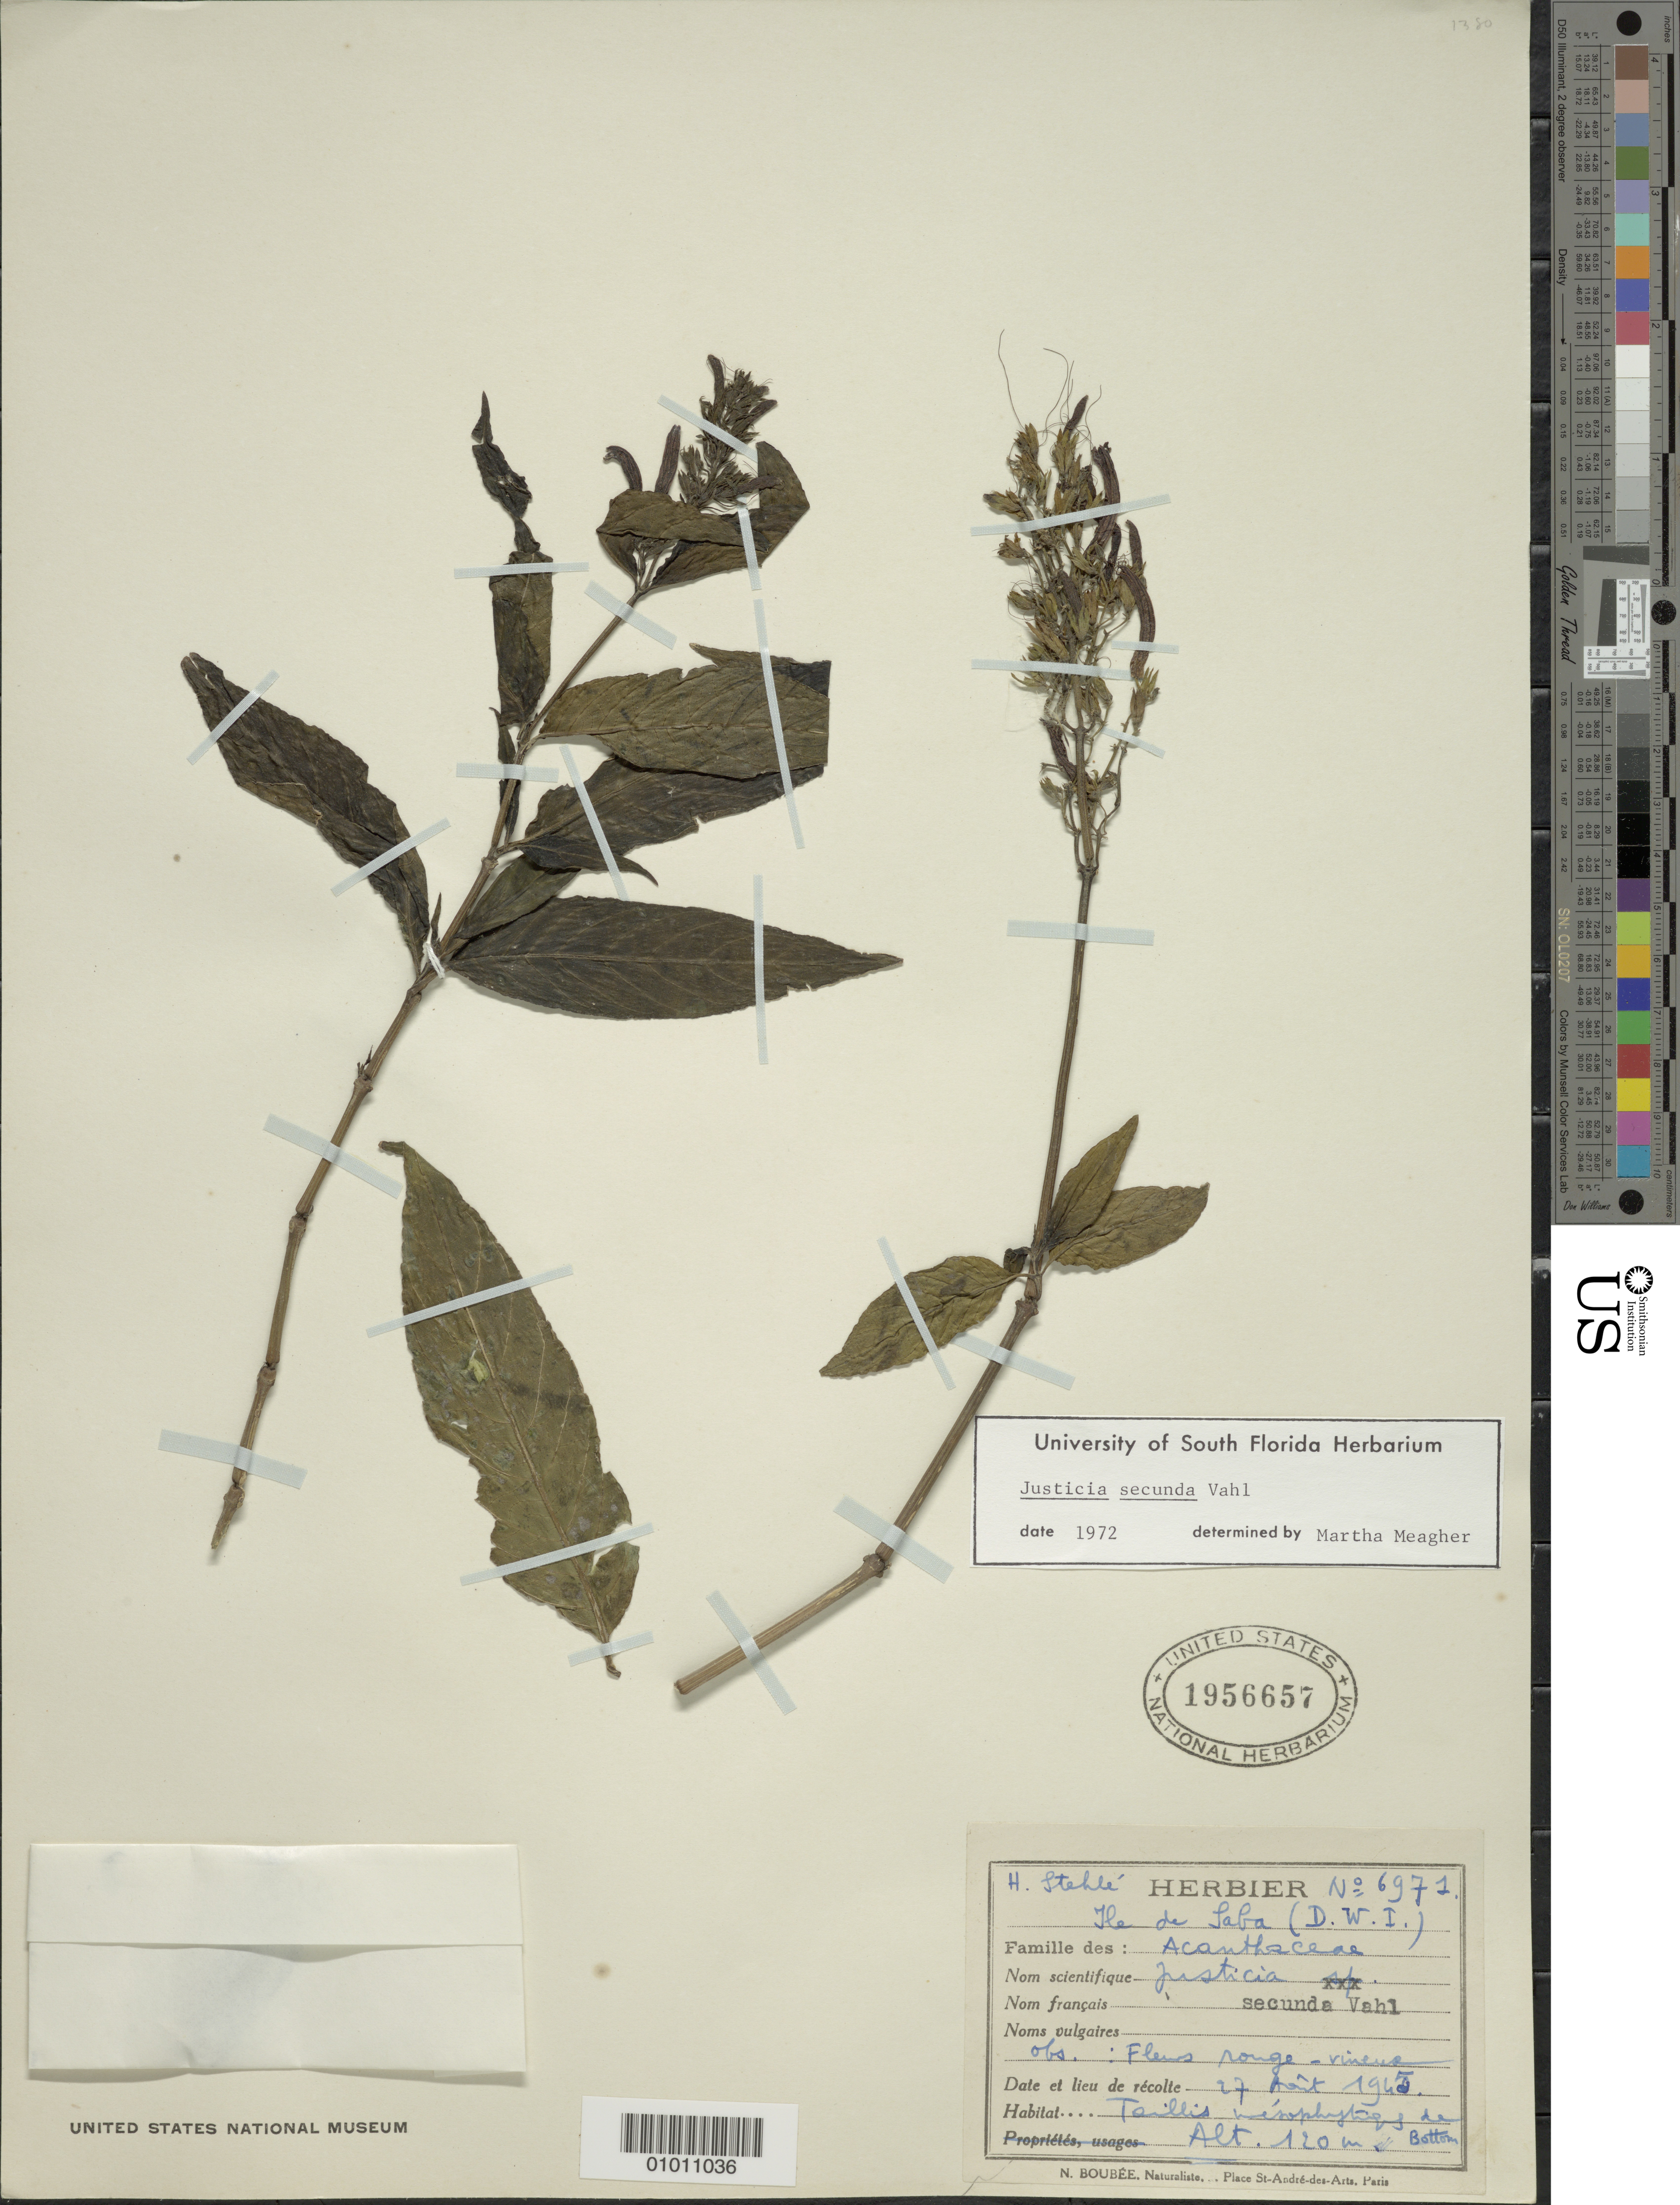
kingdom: Plantae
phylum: Tracheophyta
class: Magnoliopsida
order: Lamiales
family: Acanthaceae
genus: Justicia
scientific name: Justicia secunda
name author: Vahl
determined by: Meagher, M.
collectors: H. Stehlé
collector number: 6971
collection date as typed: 27 Aug 1945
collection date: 1945-08-27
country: Netherlands Antilles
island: Saba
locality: Bottom Village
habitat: Taillis mésophytiques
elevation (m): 120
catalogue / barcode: US 1956657